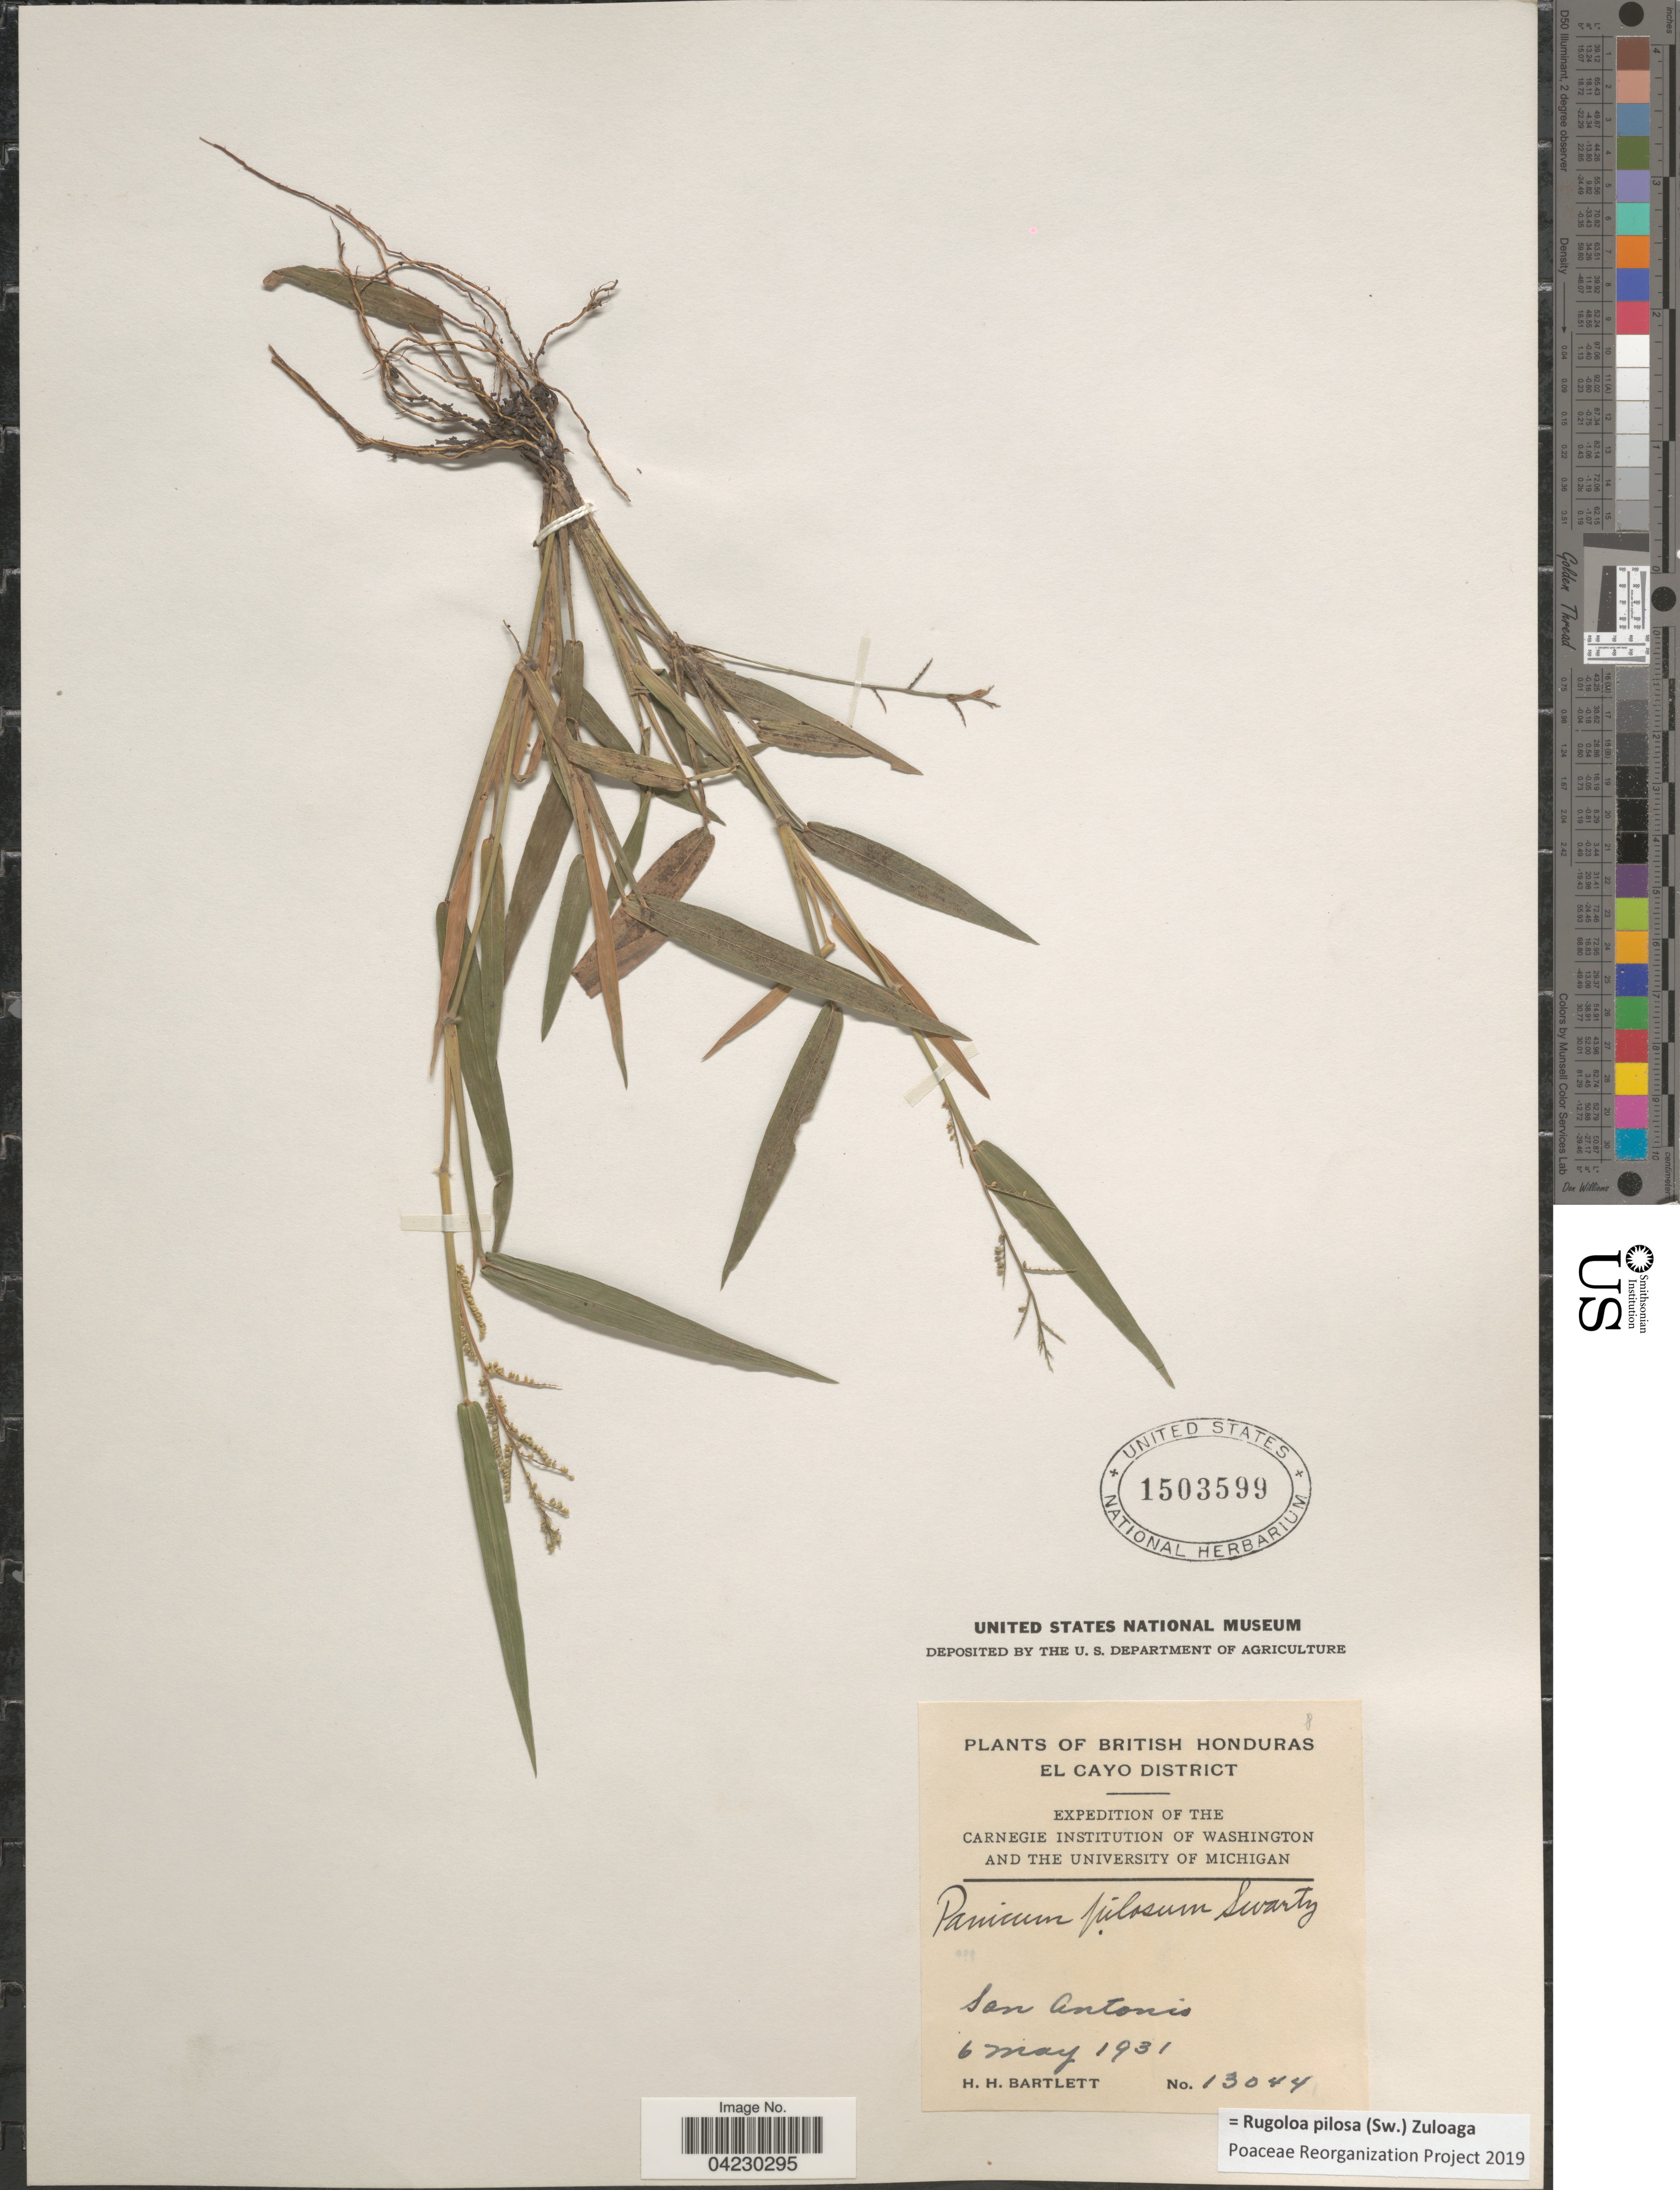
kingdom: Plantae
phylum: Tracheophyta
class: Liliopsida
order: Poales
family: Poaceae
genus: Rugoloa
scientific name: Rugoloa pilosa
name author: (Sw.) Zuloaga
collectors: H. H. Bartlett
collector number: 13044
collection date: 1931-05-06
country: Belize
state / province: Cayo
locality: British Honduras. El Cayo District. Expedition of the Carnegie Institution of Washington and the University of Michigan. San Antonio.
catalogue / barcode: US 1503599